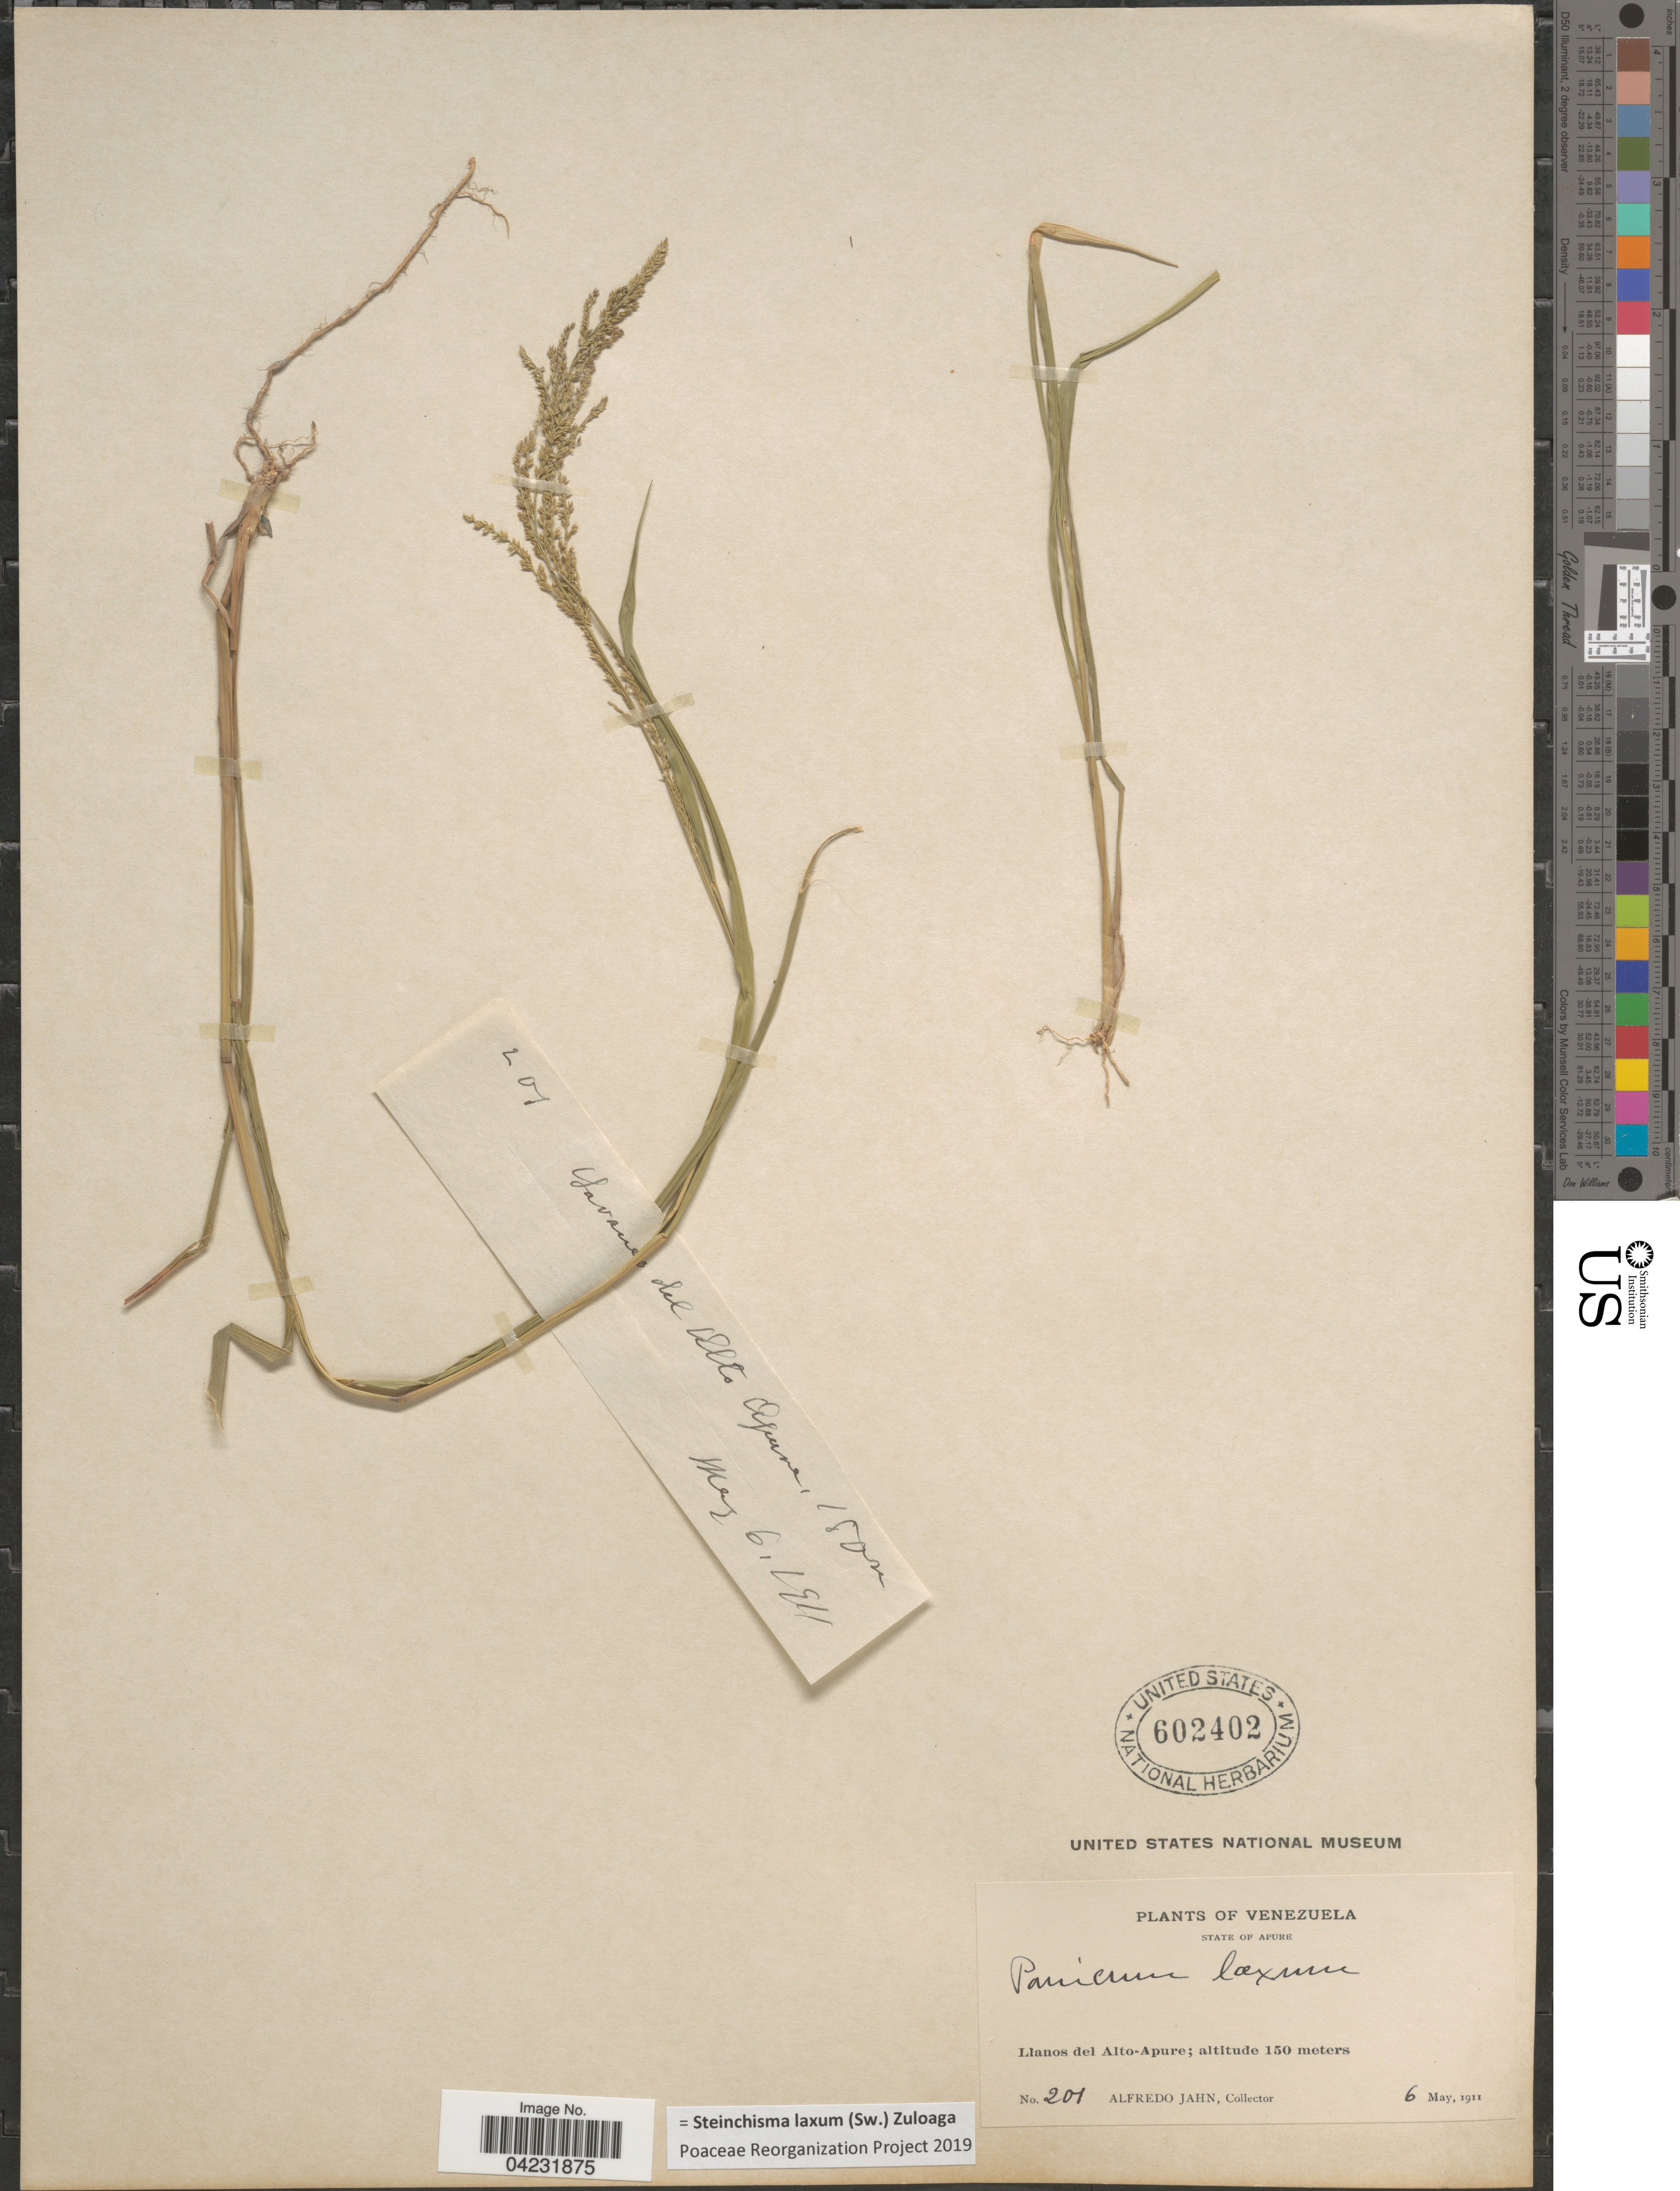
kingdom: Plantae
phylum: Tracheophyta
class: Liliopsida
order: Poales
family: Poaceae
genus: Steinchisma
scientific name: Steinchisma laxum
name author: (Sw.) Zuloaga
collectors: A. Jahn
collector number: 201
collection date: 1911-05-06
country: Venezuela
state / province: Apure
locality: Llanos del Alto-Apure.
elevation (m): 150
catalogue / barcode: US 602402